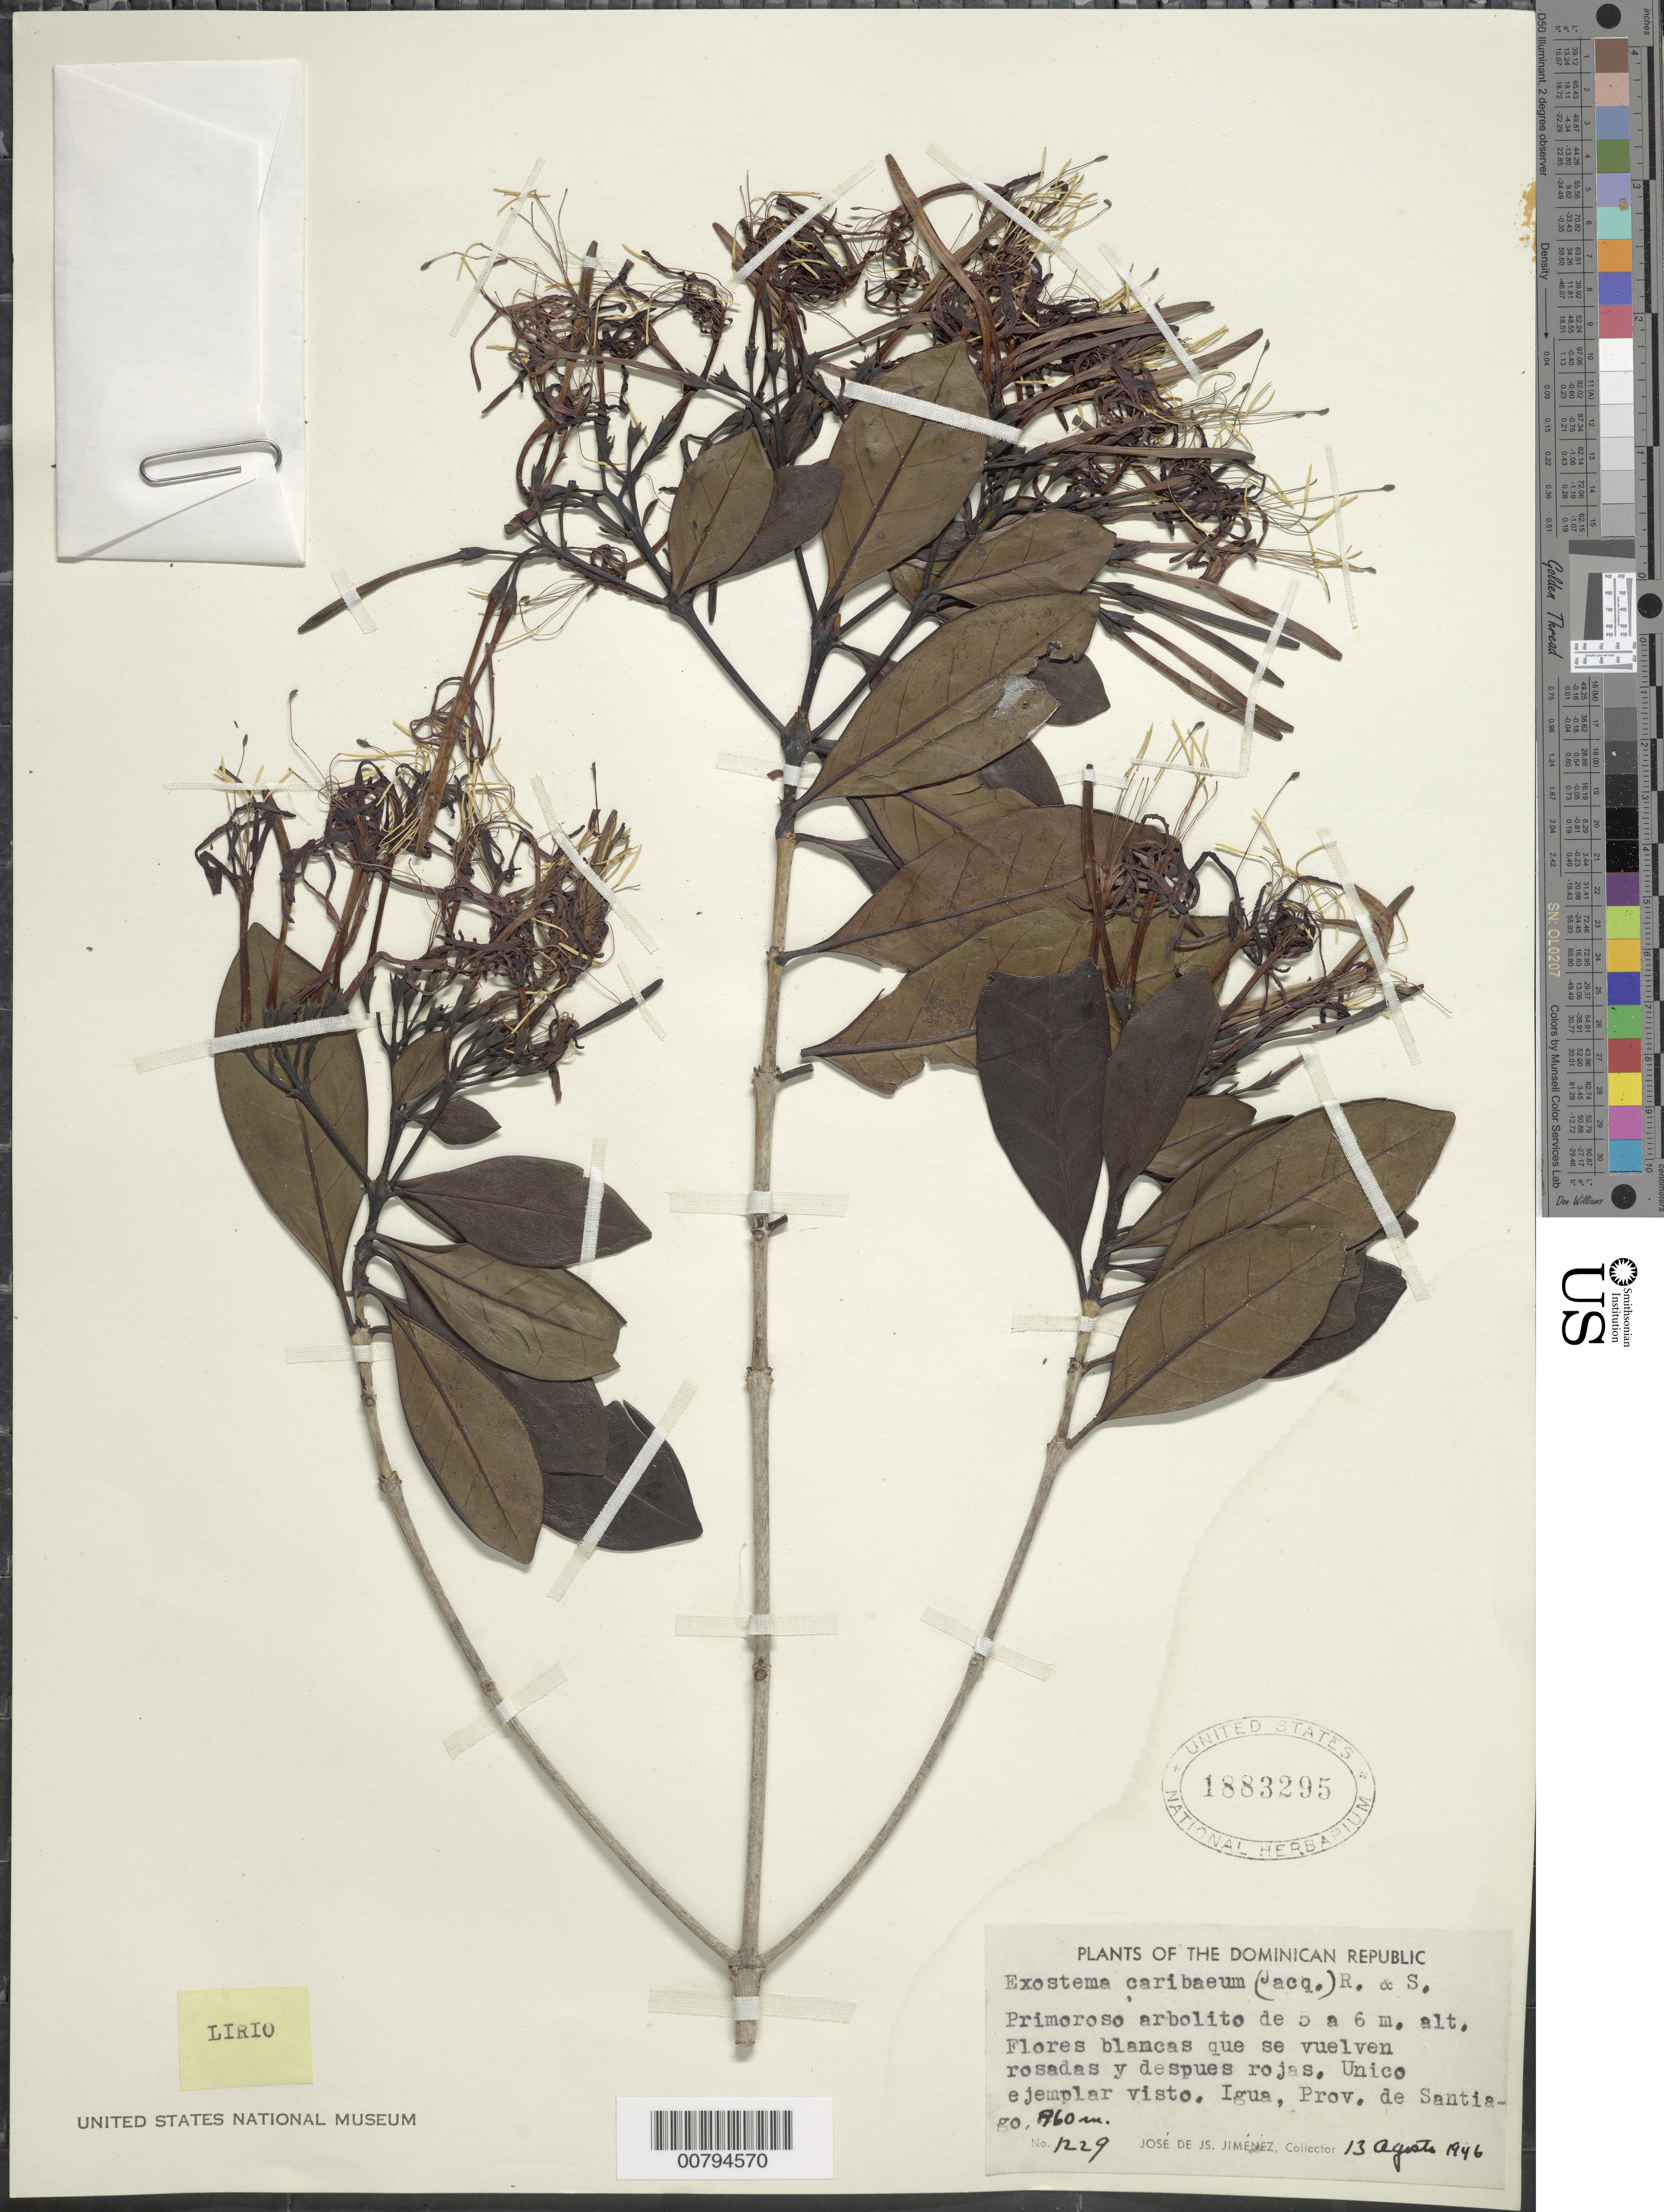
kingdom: Plantae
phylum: Tracheophyta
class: Magnoliopsida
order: Gentianales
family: Rubiaceae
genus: Exostema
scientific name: Exostema caribaeum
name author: (Jacq.) Roem. & Schult.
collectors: J. J. Jiménez Almonte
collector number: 1229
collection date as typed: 13 Aug 1946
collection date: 1946-08-13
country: Dominican Republic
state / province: Santiago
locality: Igua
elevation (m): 960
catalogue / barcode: US 1883295